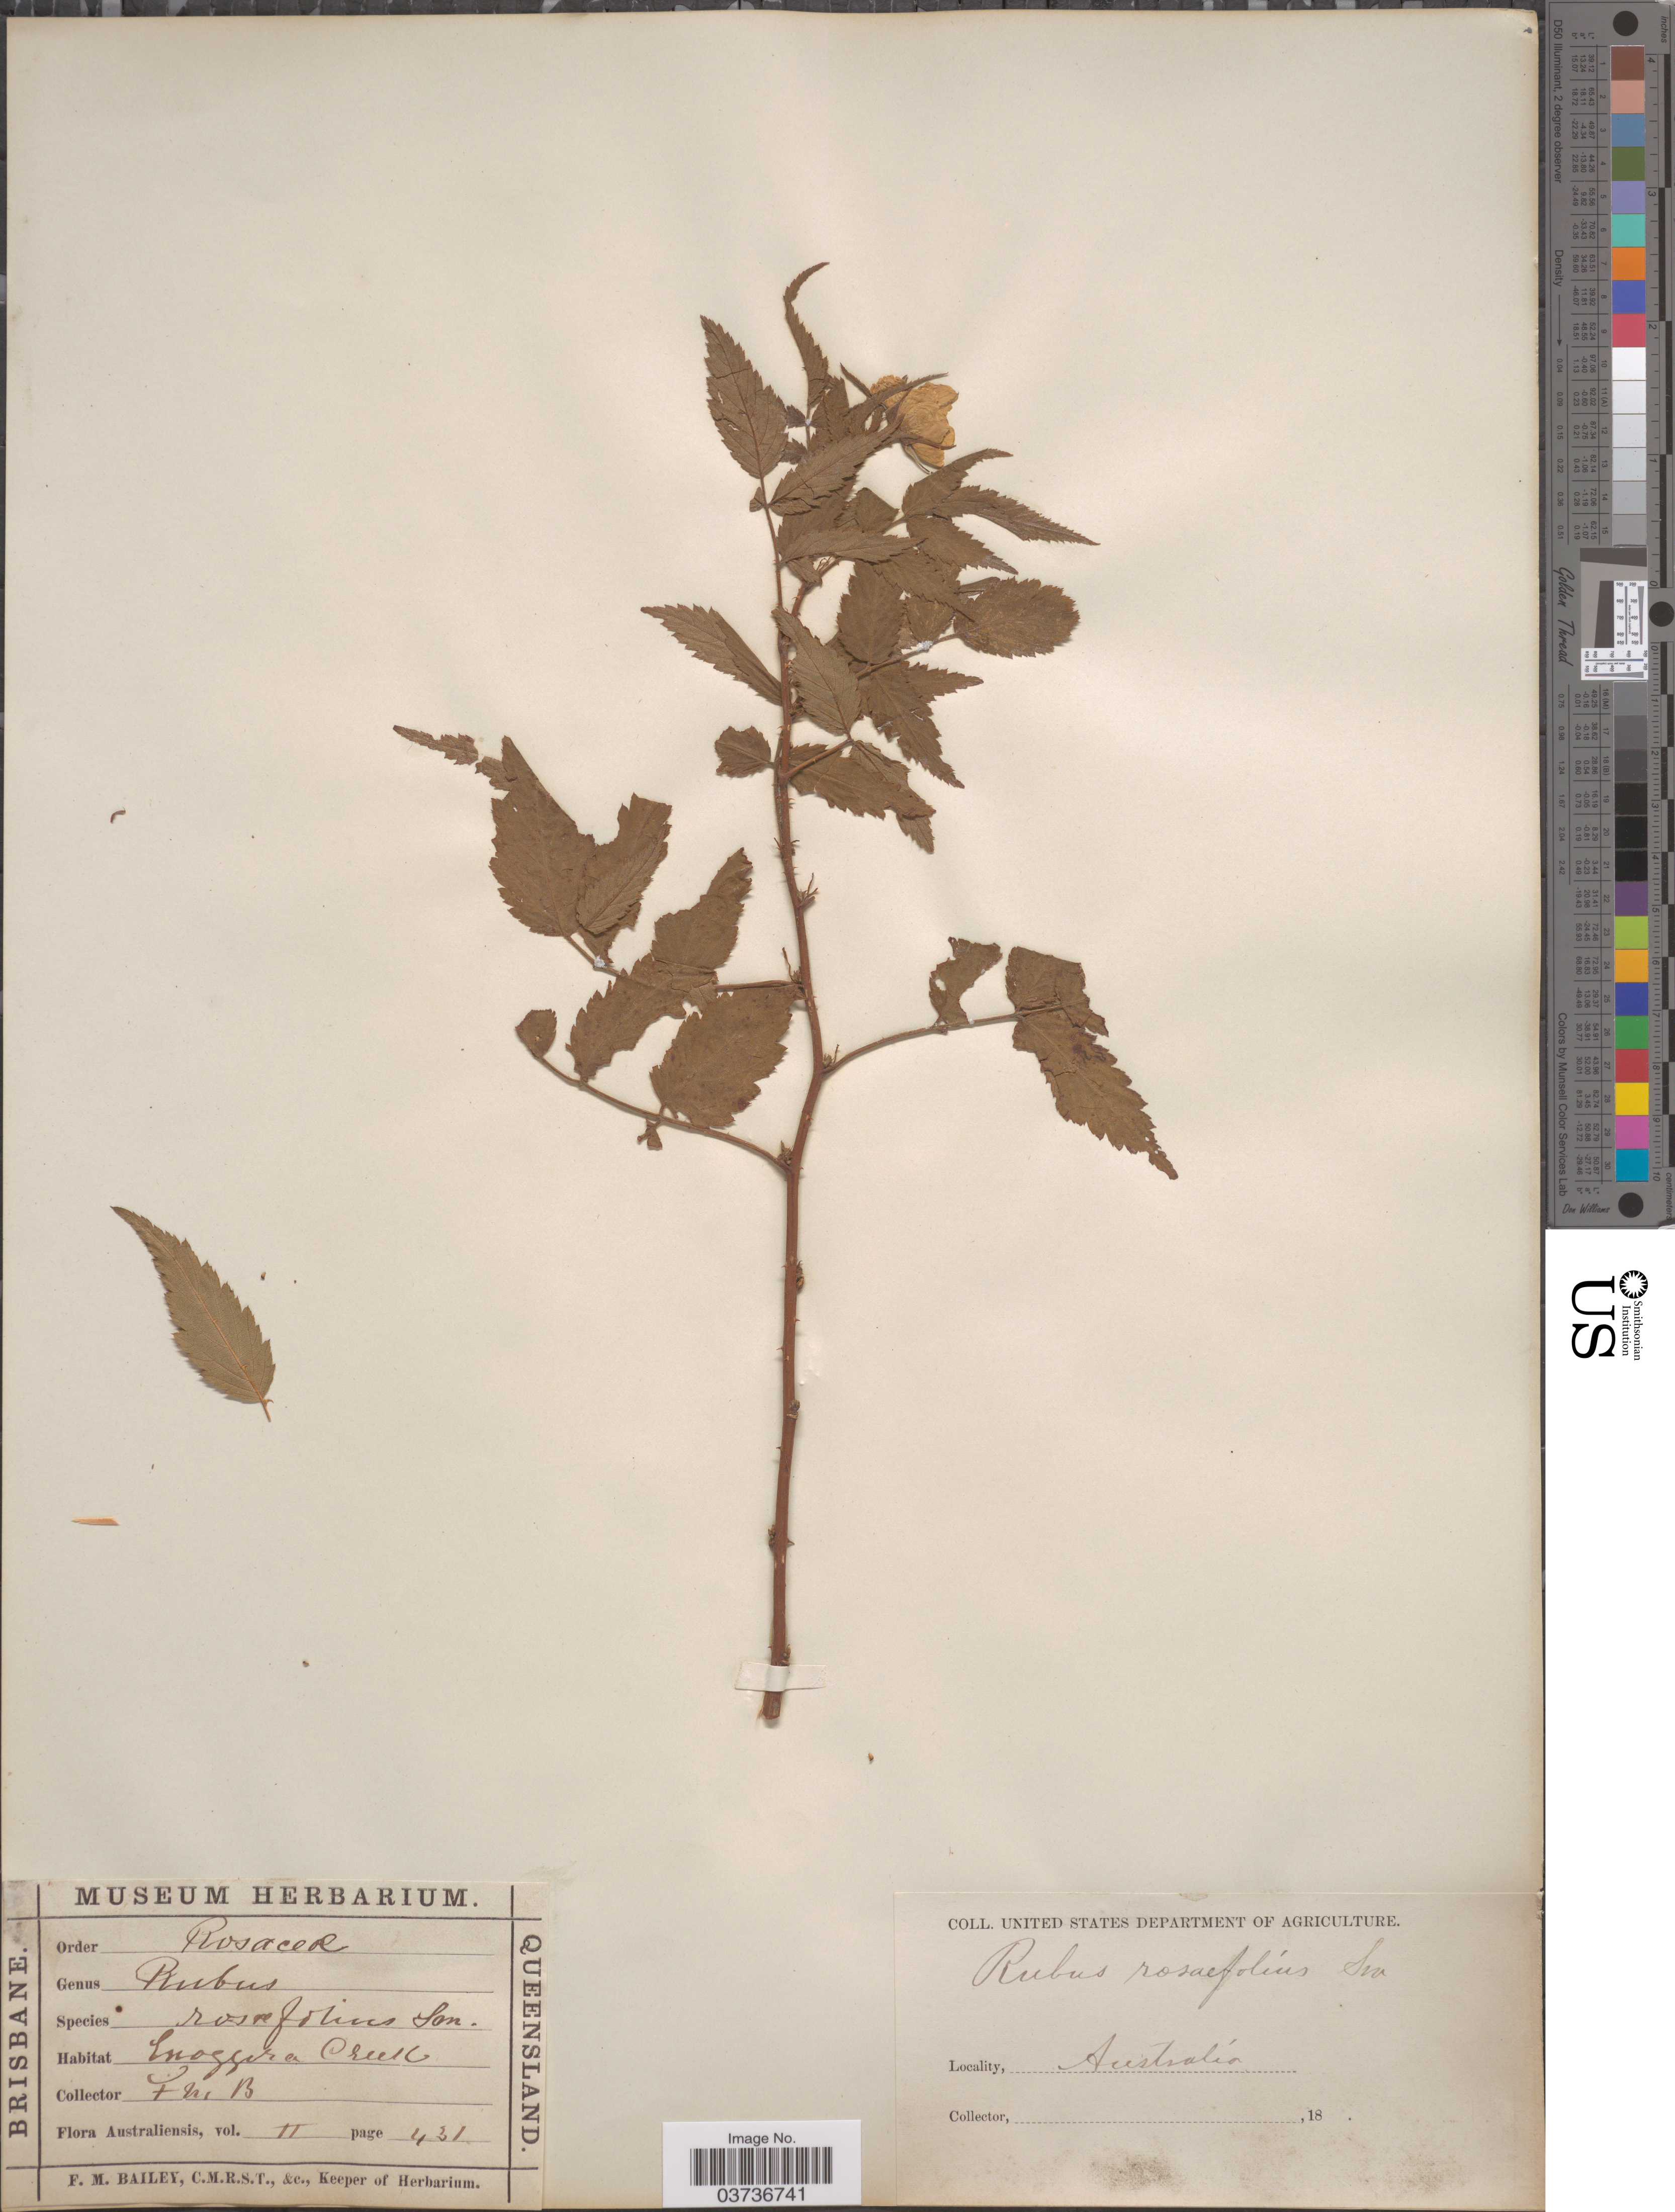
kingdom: Plantae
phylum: Tracheophyta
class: Magnoliopsida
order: Rosales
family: Rosaceae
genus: Rubus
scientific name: Rubus rosaefolius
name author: Sm.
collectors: F. M. Bailey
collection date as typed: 18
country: Australia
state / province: Queensland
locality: Brisbane. Enoggera Creek.